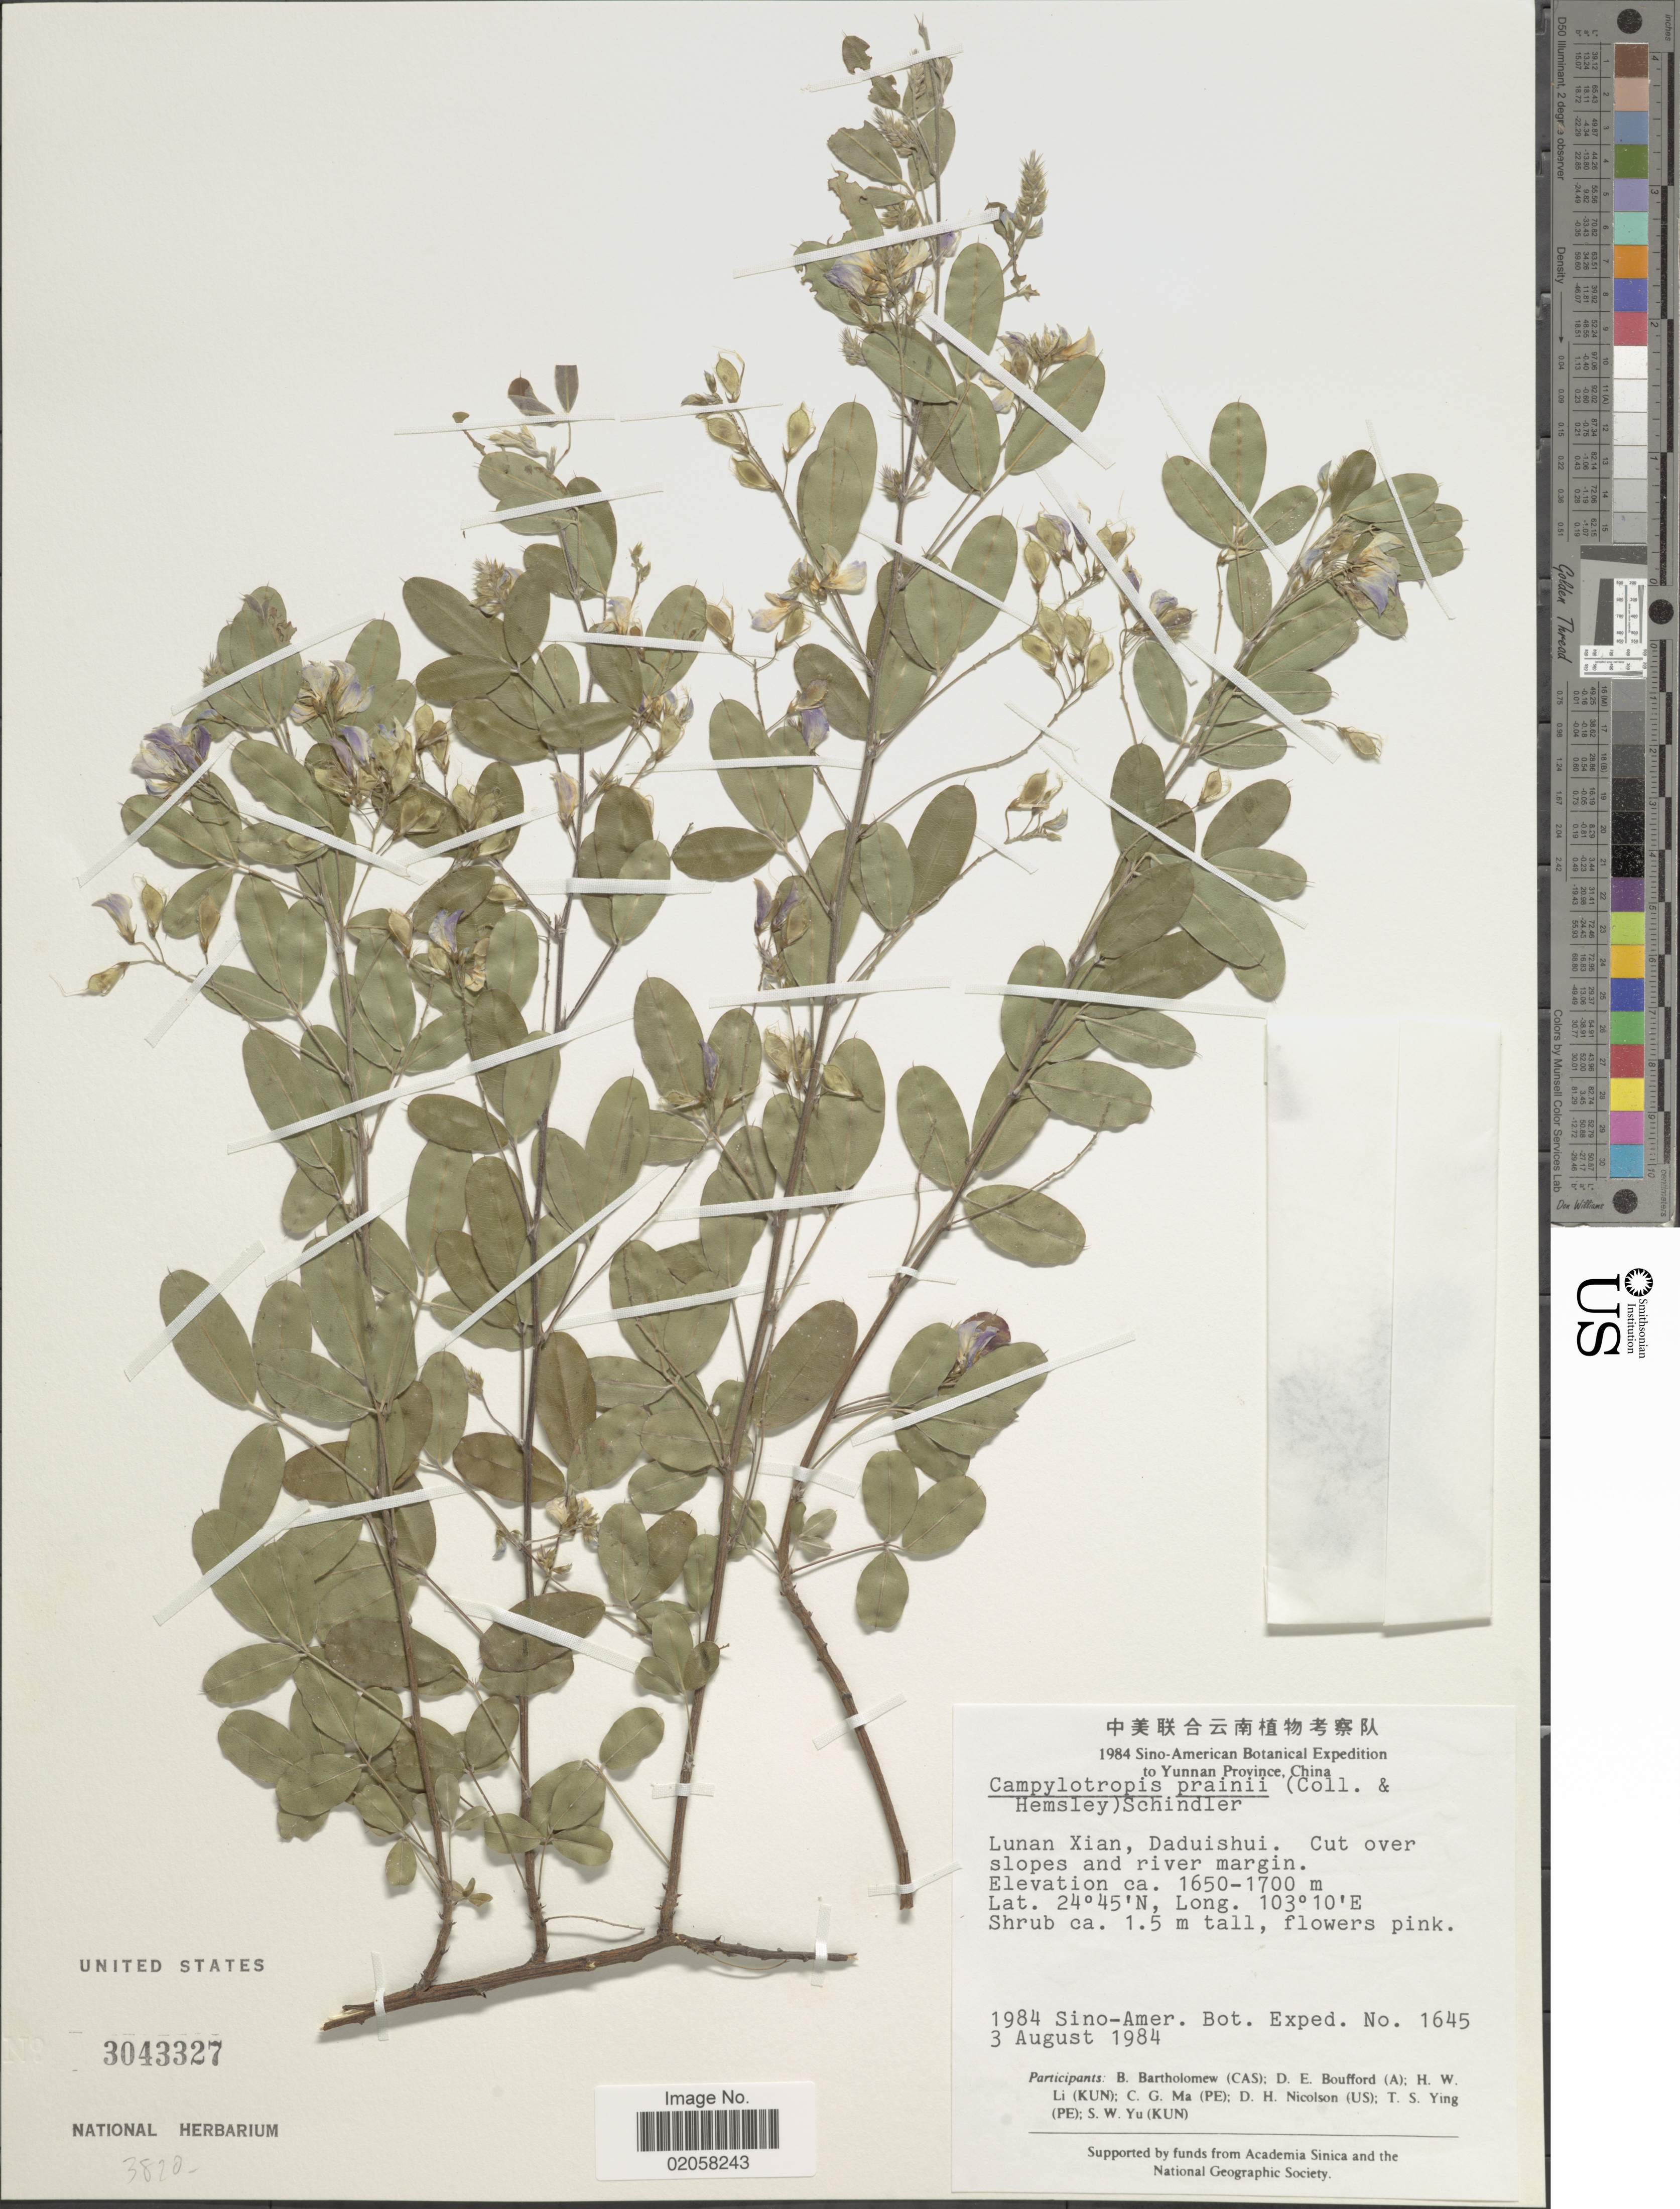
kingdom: Plantae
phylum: Tracheophyta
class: Magnoliopsida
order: Fabales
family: Fabaceae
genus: Campylotropis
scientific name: Campylotropis prainii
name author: (Collett & Hemsl.) Schindl.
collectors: Sino-Amer. Bot. Exped. 1984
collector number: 1645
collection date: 1984-08-03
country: China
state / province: Yunnan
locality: Lunan Xian, Daduishui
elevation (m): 1650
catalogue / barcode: US 3043327